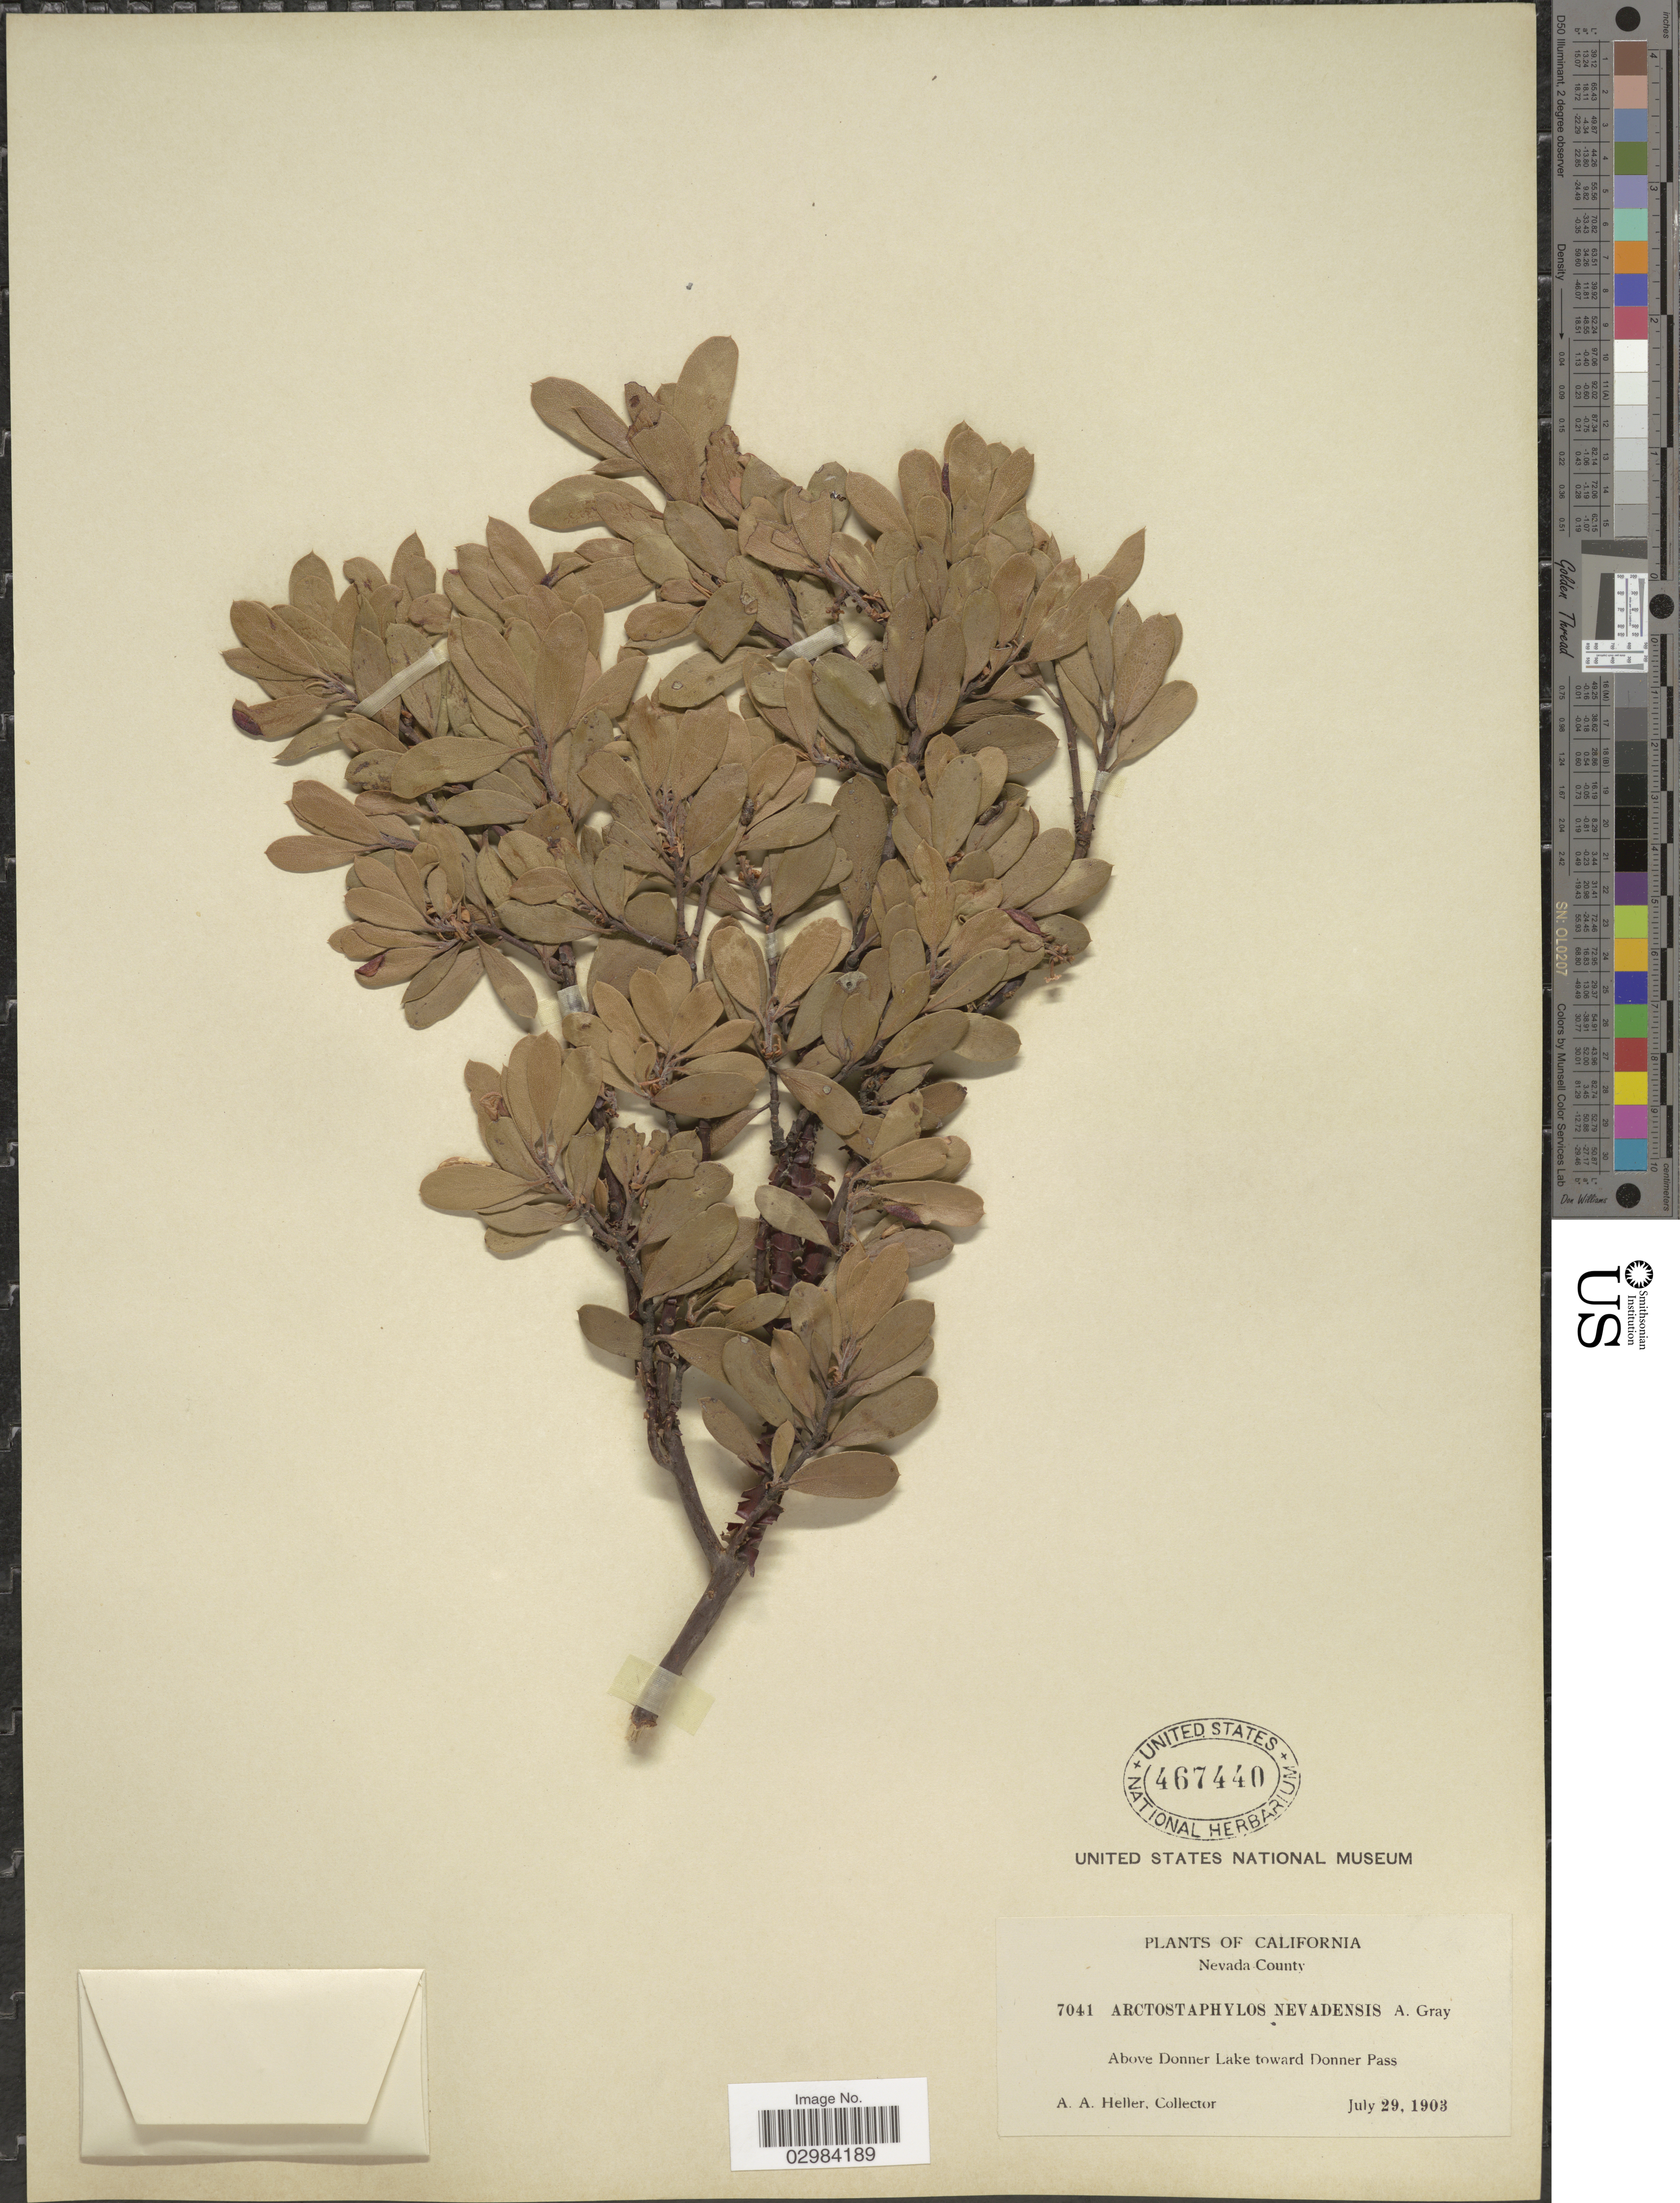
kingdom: Plantae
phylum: Tracheophyta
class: Magnoliopsida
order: Ericales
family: Ericaceae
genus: Arctostaphylos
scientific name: Arctostaphylos nevadensis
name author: A. Gray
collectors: A. A. Heller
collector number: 7041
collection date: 1903-07-29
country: United States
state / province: California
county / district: Nevada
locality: Nevada County, Above Donner Lake toward Donner Pass.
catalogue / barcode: US 467440